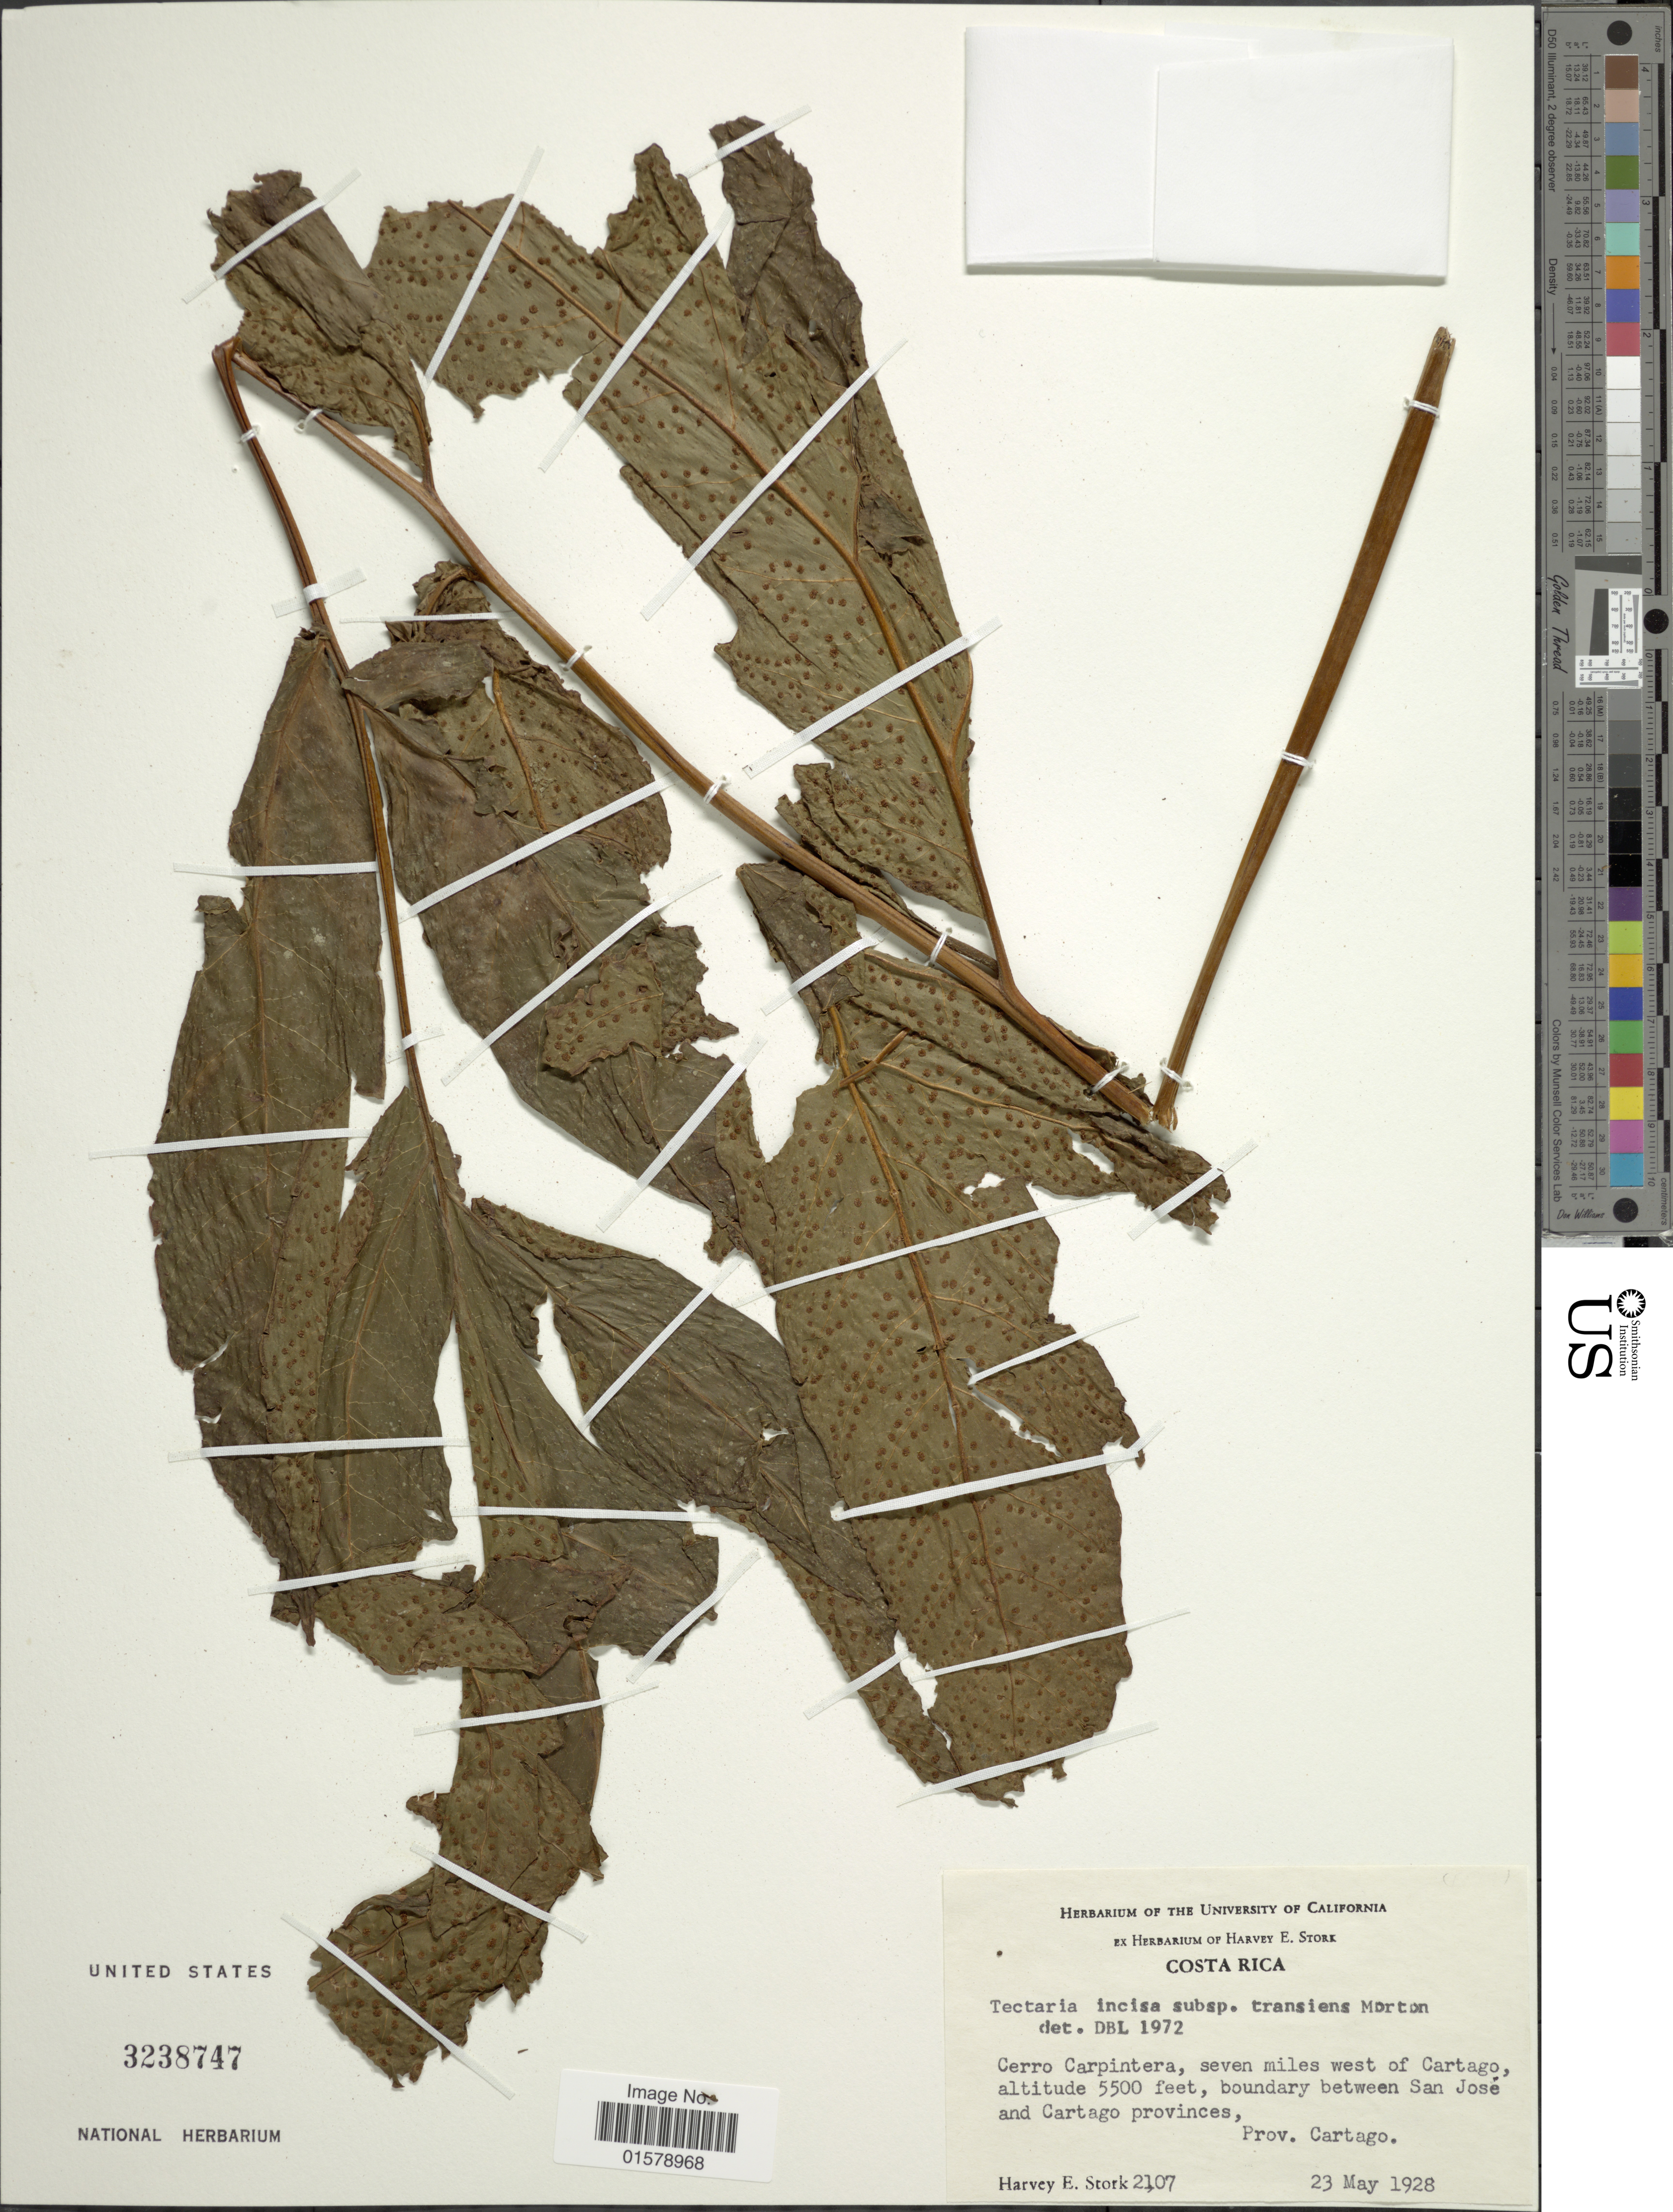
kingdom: Plantae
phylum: Tracheophyta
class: Polypodiopsida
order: Polypodiales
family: Tectariaceae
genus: Tectaria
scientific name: Tectaria transiens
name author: (C.V. Morton) A.R. Sm.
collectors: H. E. Stork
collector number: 2107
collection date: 1928-05-23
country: Costa Rica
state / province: Cartago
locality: Cerro Carpintera, seven miles west of Cartago, boundary between San Jose and Cartago provinces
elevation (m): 1676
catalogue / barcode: US 3238747